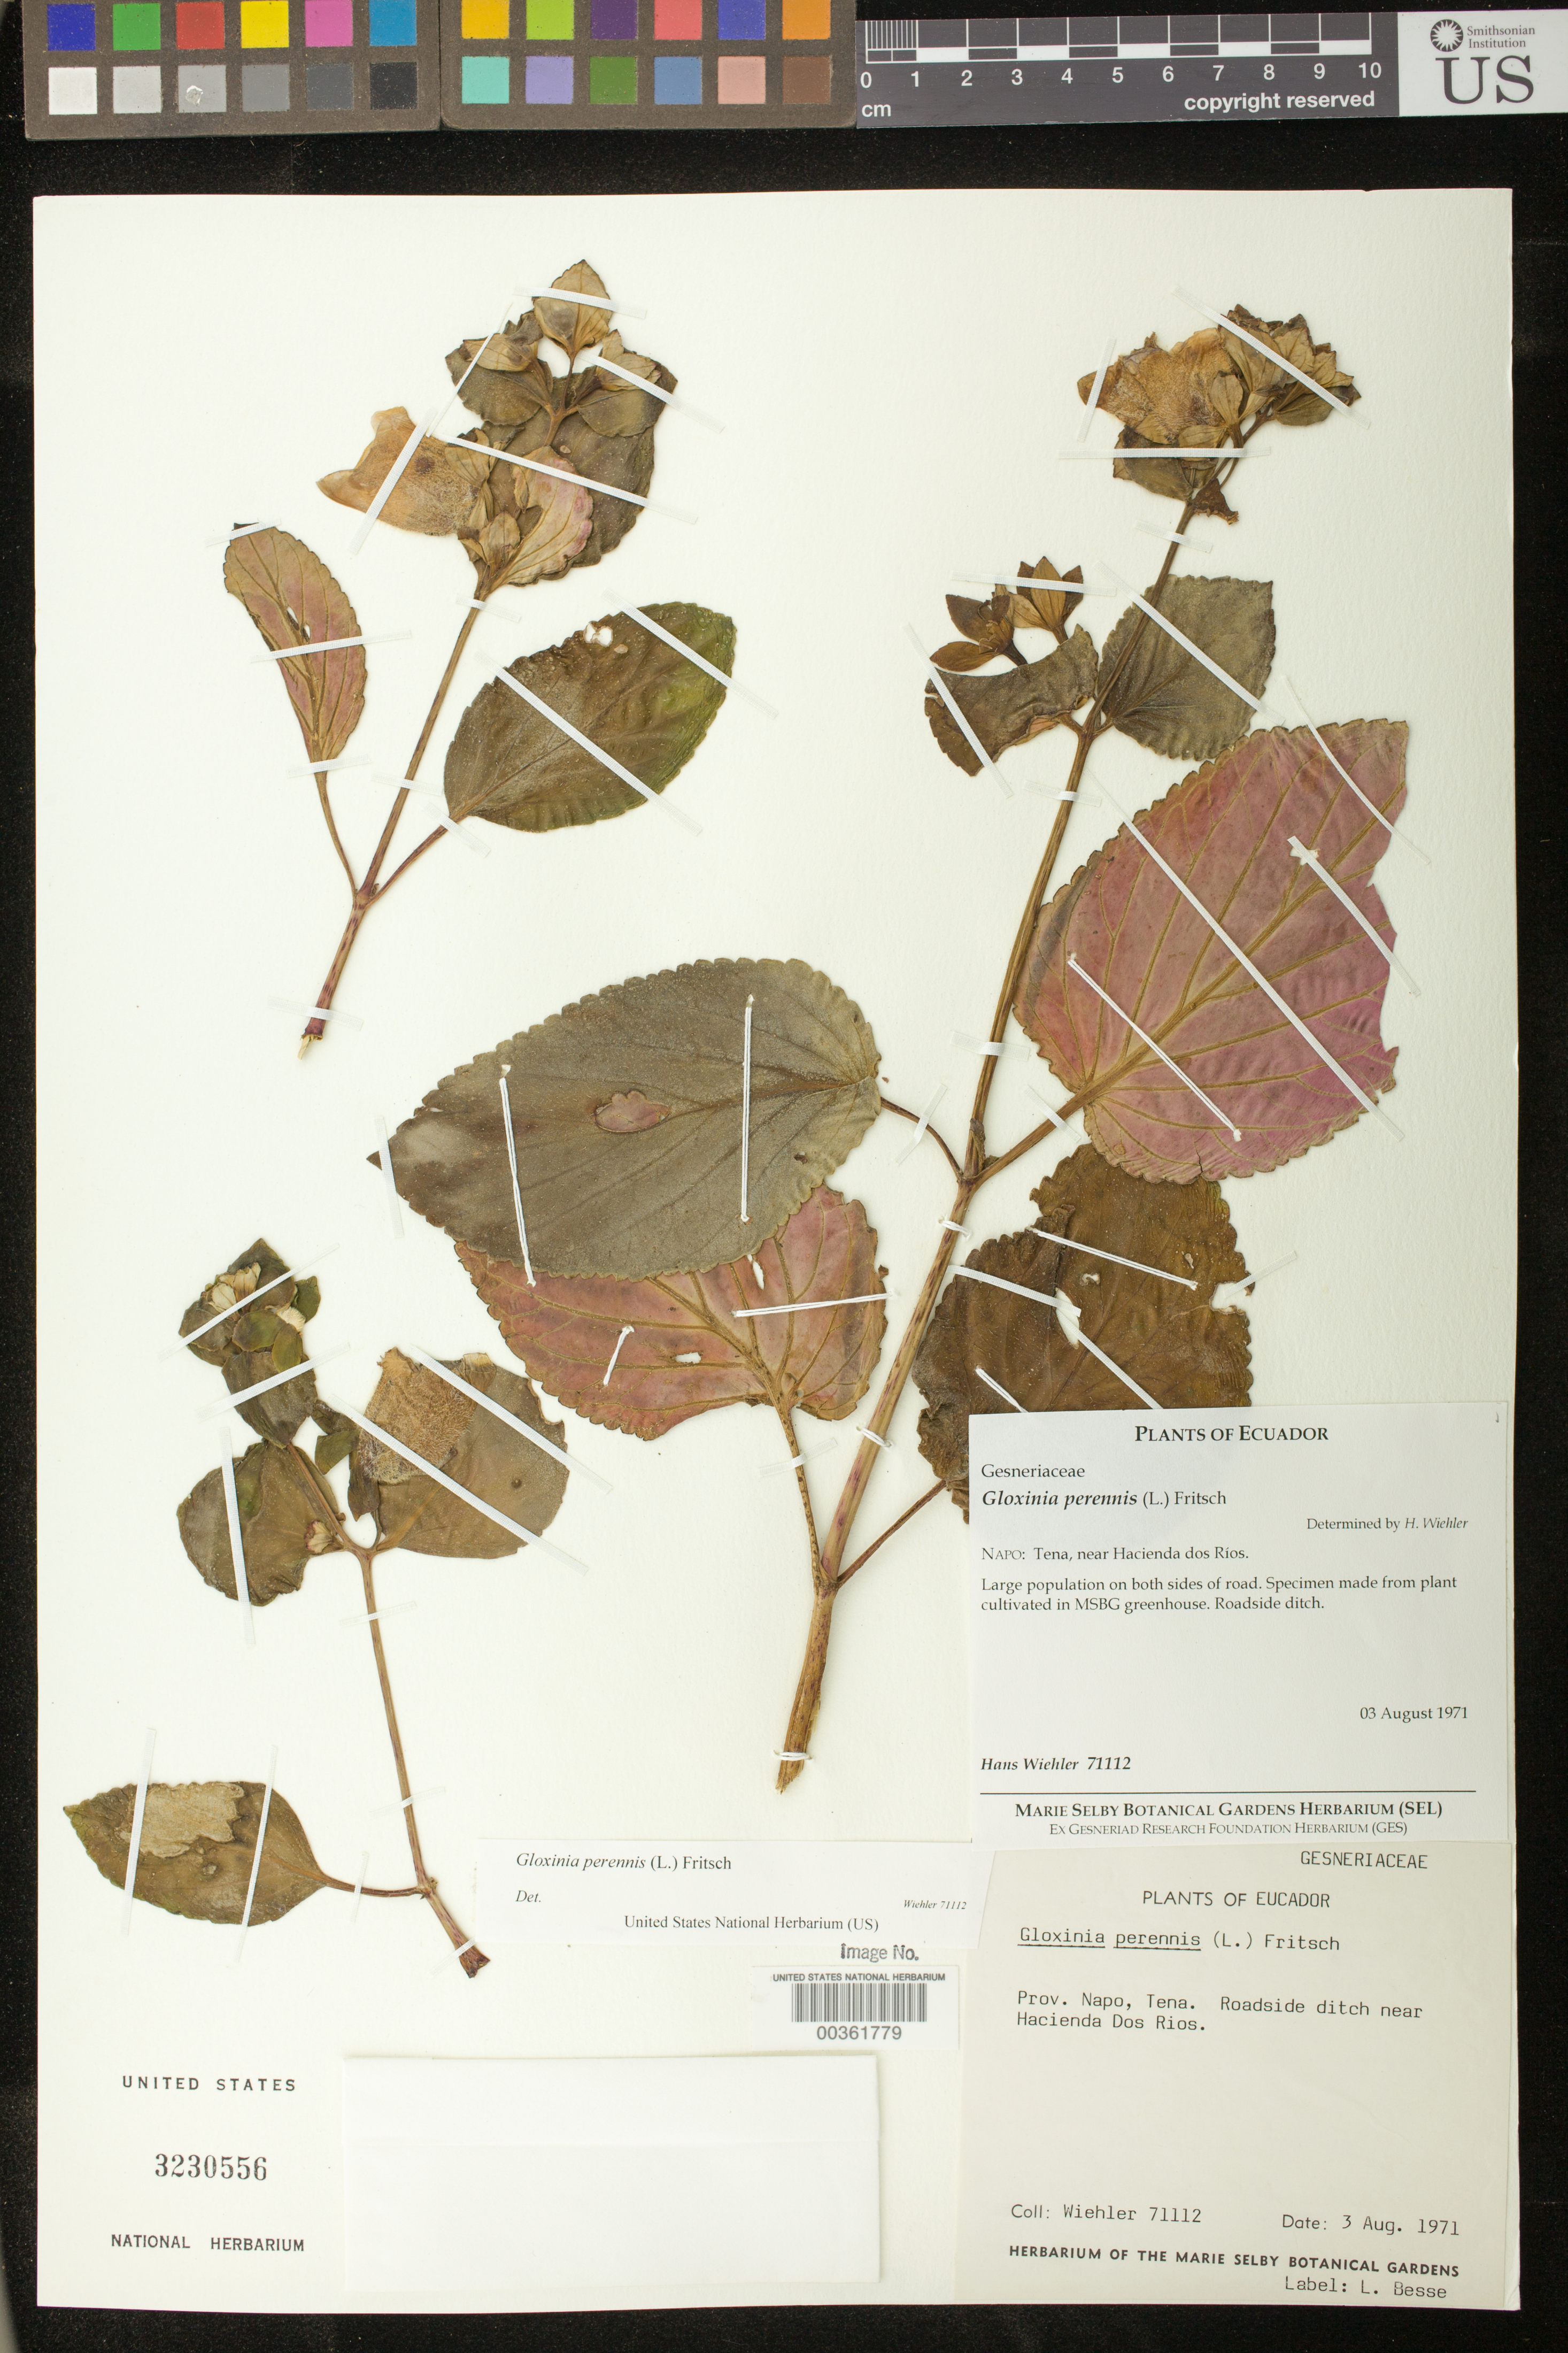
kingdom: Plantae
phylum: Tracheophyta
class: Magnoliopsida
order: Lamiales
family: Gesneriaceae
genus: Gloxinia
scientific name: Gloxinia perennis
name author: (L.) Fritsch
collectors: H. J. Wiehler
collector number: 71112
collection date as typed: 03 Aug 1971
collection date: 1971-08-03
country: Ecuador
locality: Specimen made from plant cultivated in MSBG greenhouse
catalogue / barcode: US 3230556